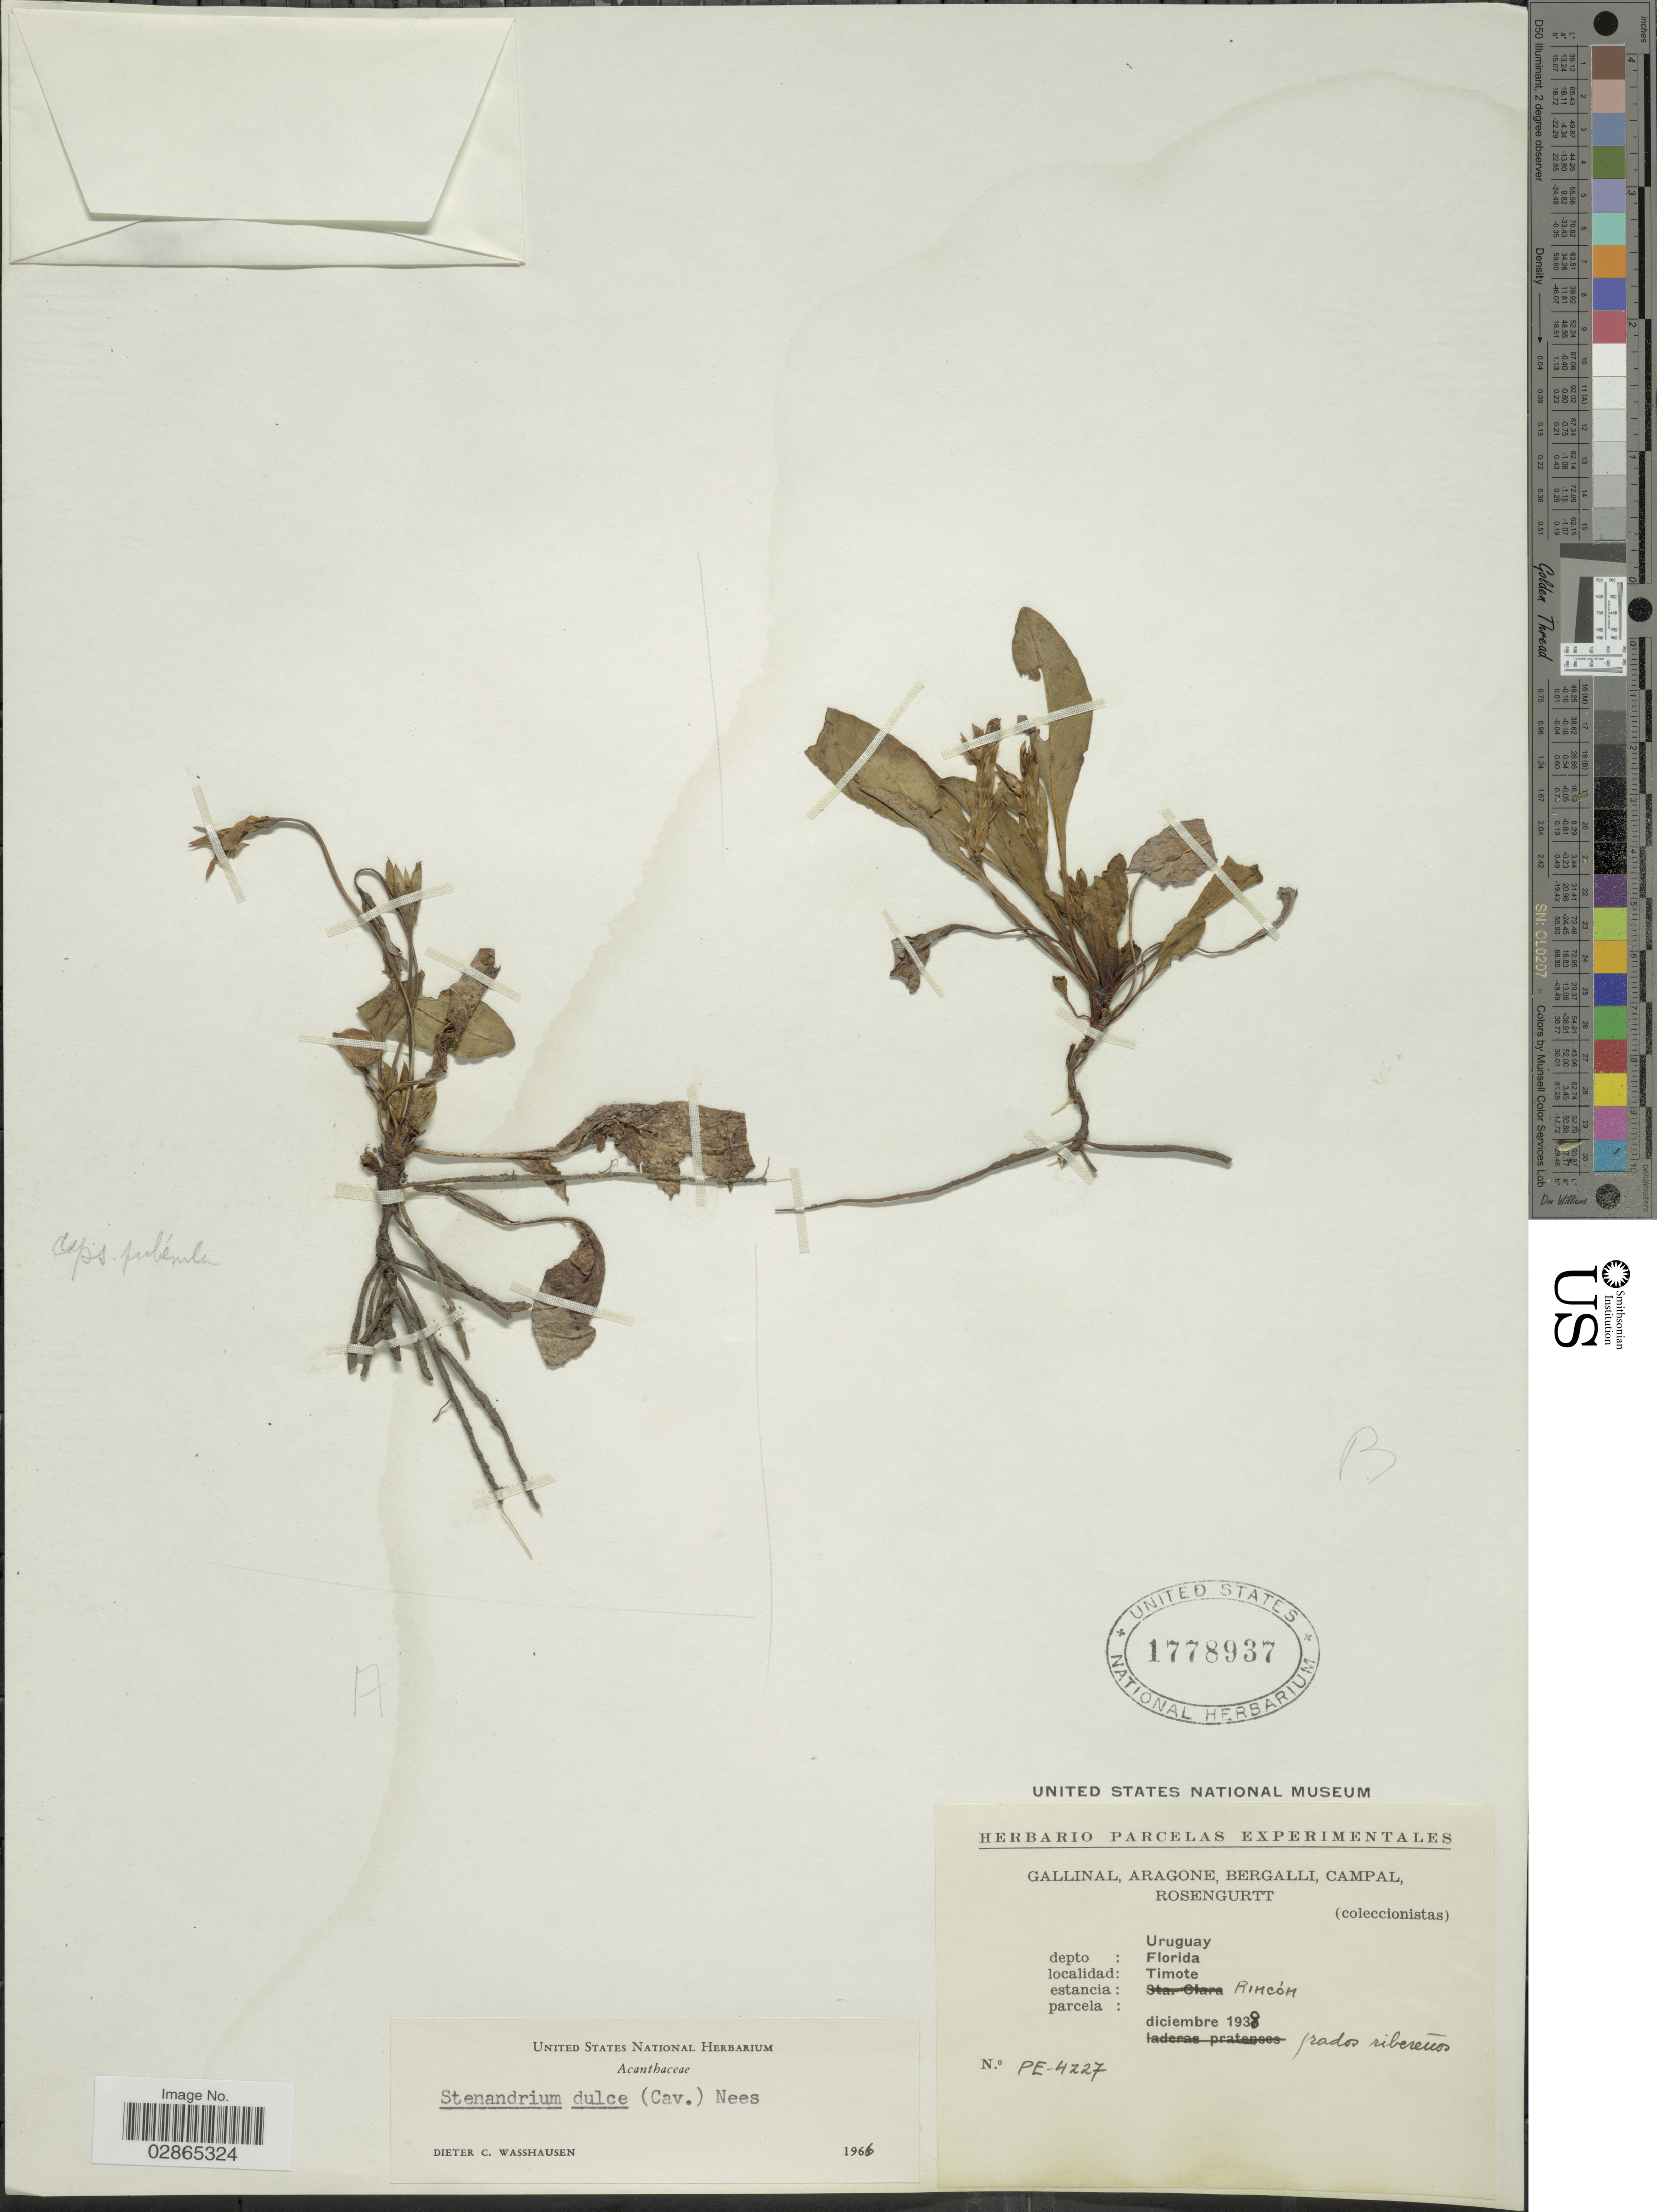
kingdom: Plantae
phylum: Tracheophyta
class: Magnoliopsida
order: Lamiales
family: Acanthaceae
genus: Stenandrium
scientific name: Stenandrium dulce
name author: (Cav.) Nees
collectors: -. Gallinal, -- Aragone, -- Bergalli, -- Campal & Rosengurtt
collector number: PE-4227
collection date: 1938-12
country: Uruguay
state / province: Florida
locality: Depto: Florida, Timote, Rincón.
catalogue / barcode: US 1778937